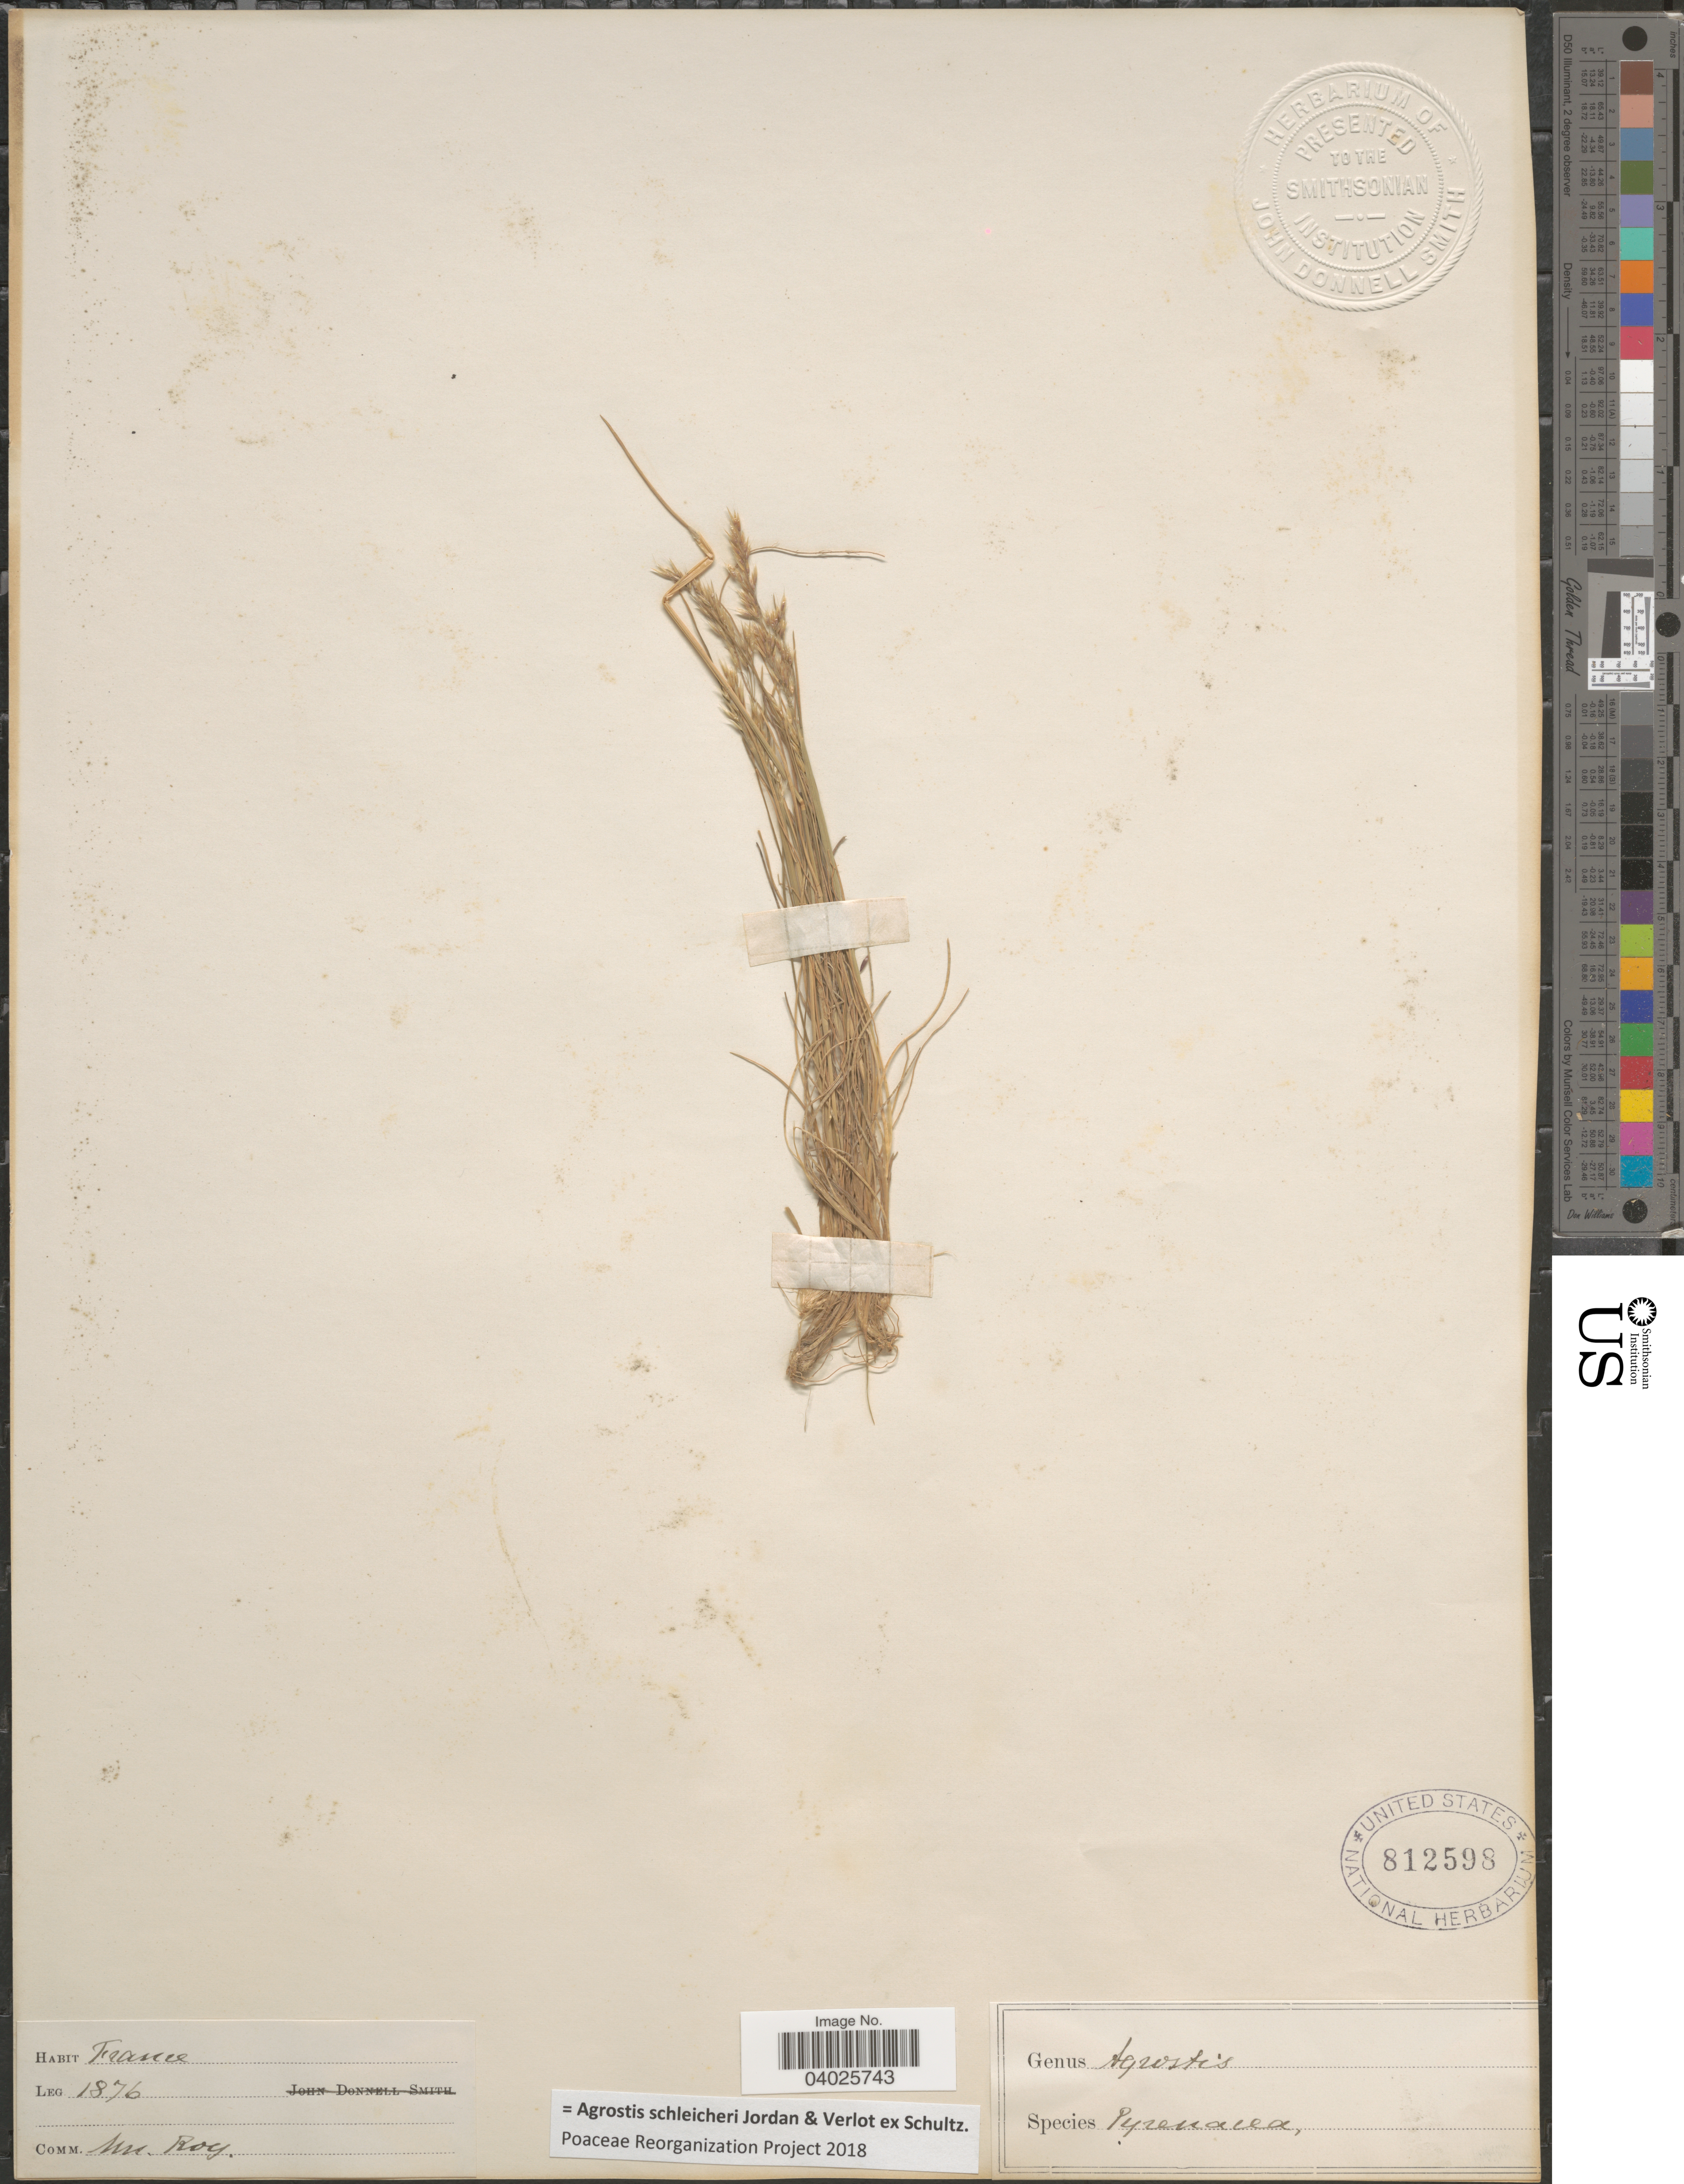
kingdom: Plantae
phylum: Tracheophyta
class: Liliopsida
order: Poales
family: Poaceae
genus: Alpagrostis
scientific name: Alpagrostis schleicheri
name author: (Jord. & Verl.) P.M. Peterson et al.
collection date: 1876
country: France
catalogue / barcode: US 812598